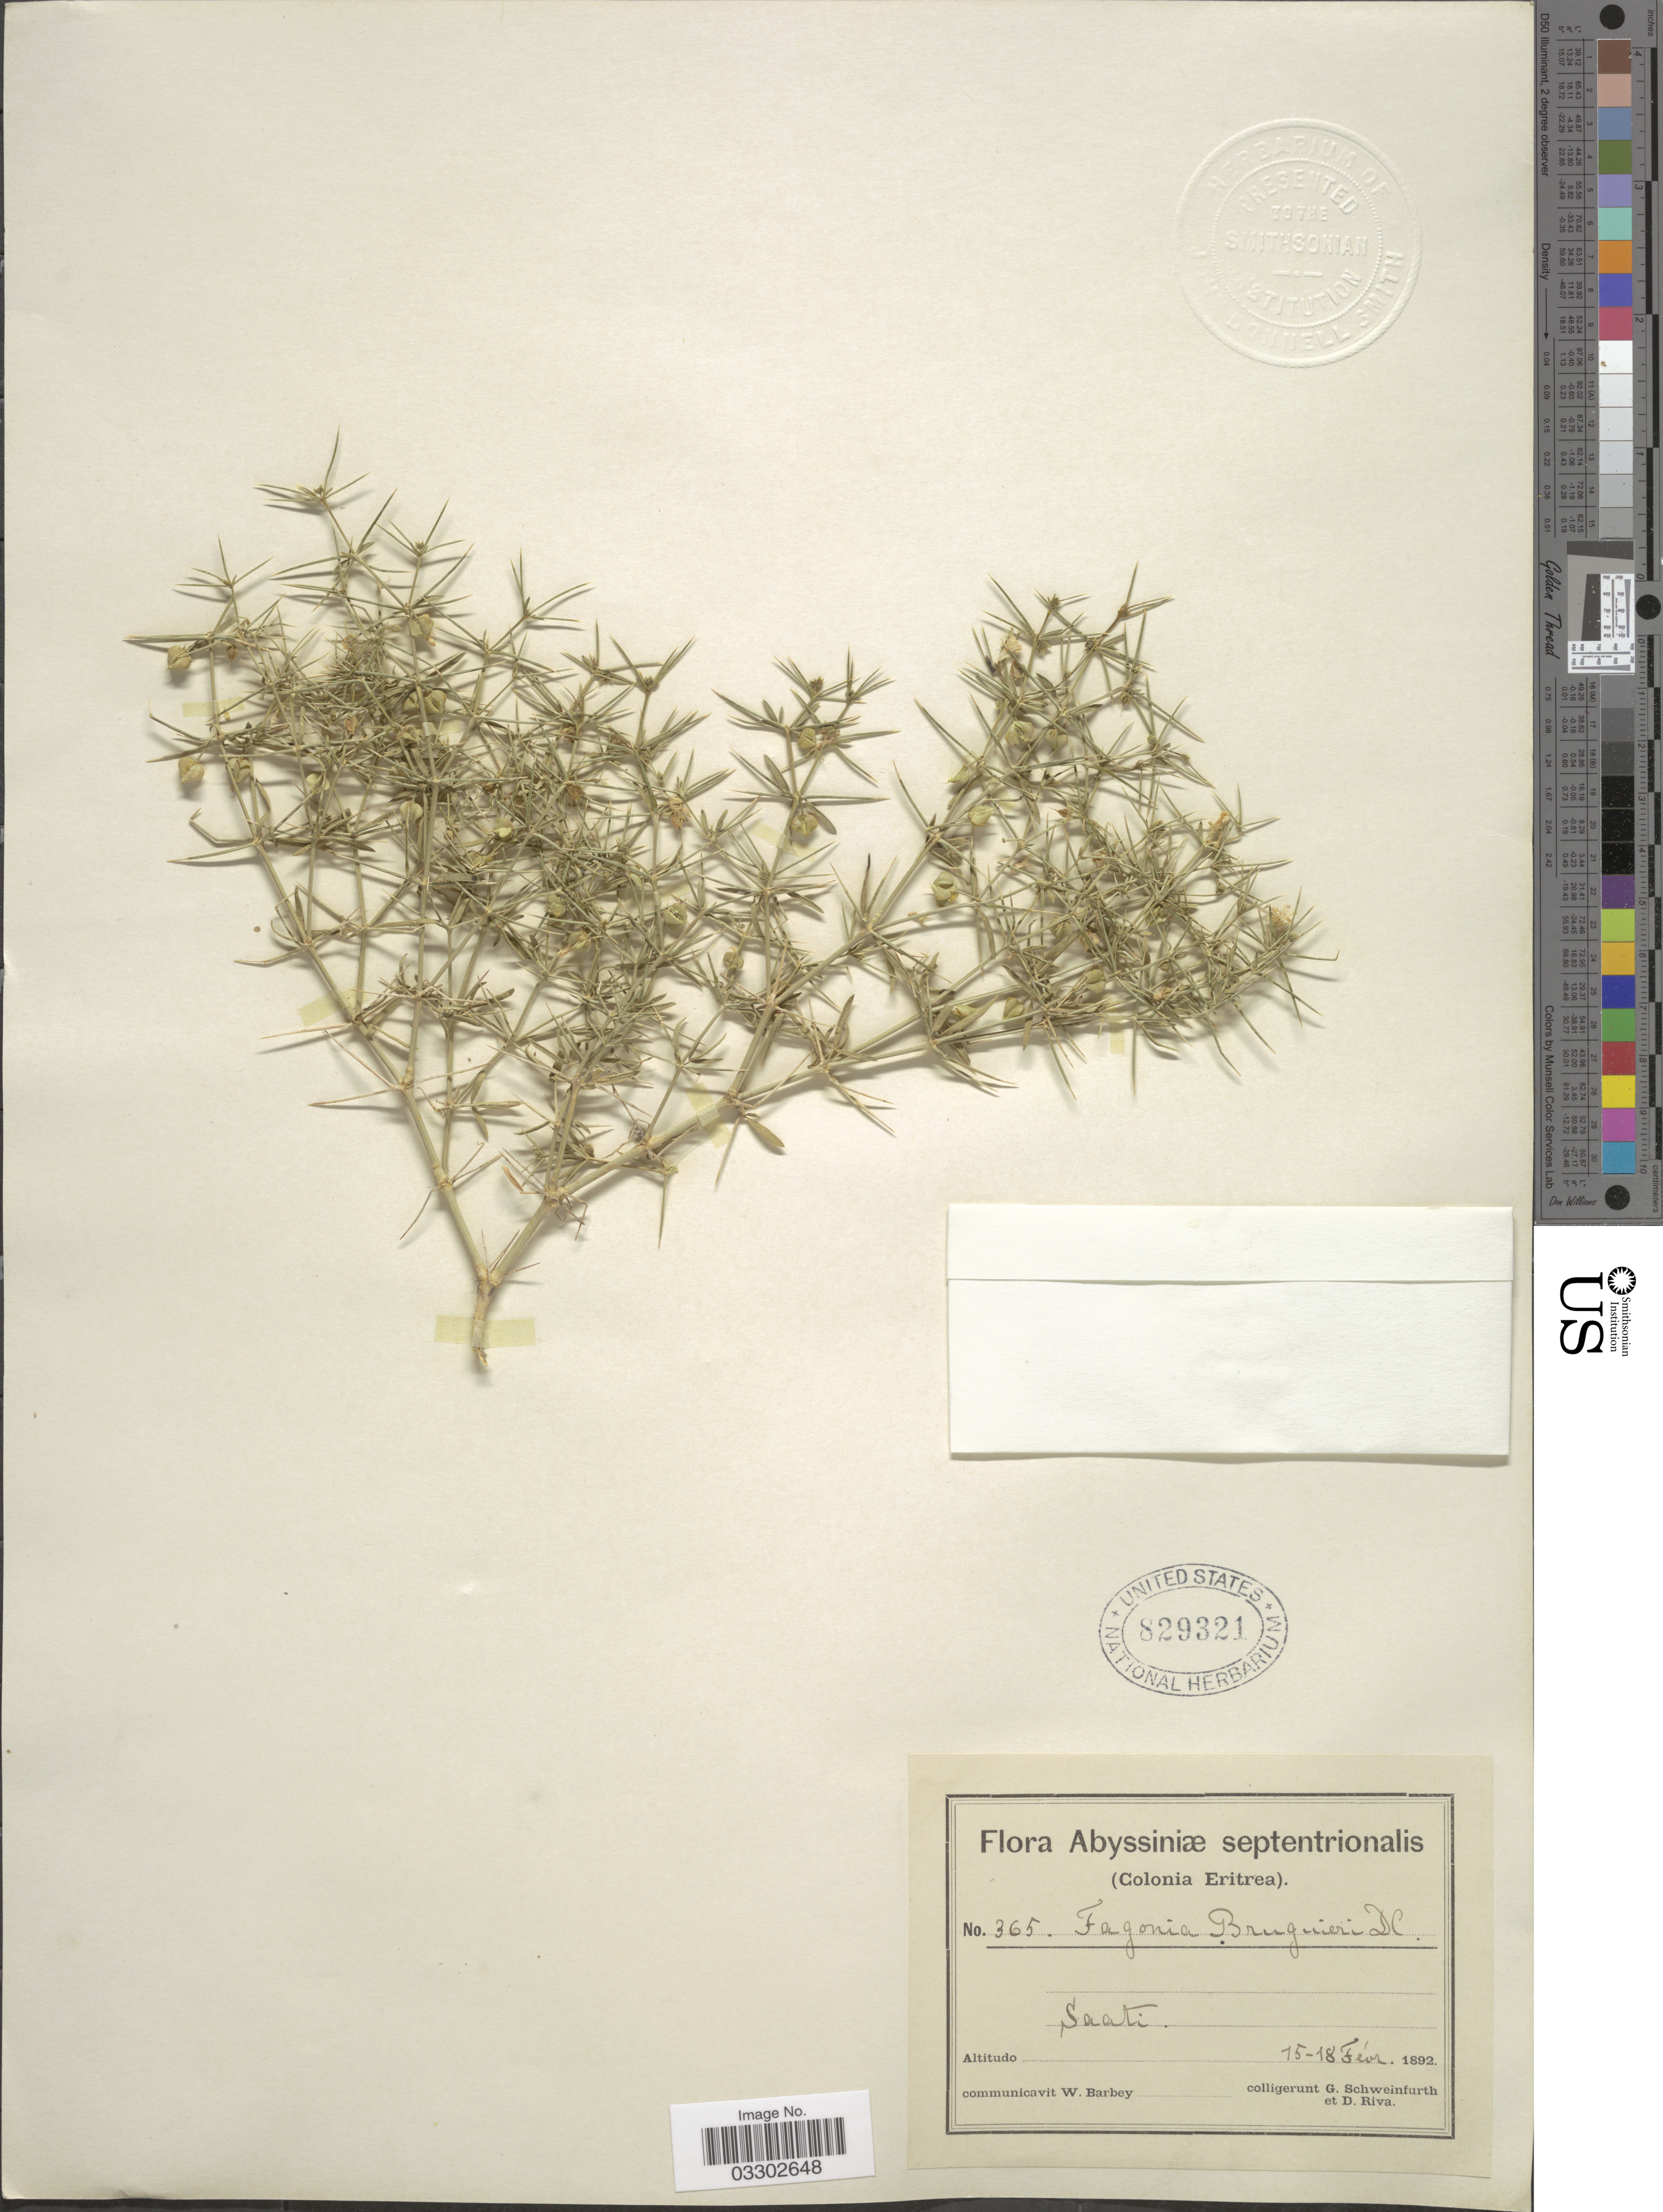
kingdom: Plantae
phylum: Tracheophyta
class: Magnoliopsida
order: Zygophyllales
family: Zygophyllaceae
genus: Fagonia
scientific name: Fagonia bruguieri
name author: DC.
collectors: G. A. Schweinfurth (herbarium) & D. Riva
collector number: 365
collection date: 1892-02-15/1892-02-18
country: Eritrea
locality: Abyssiniæ septentrionalis. (Colonia Eritrea). Saati.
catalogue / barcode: US 829321